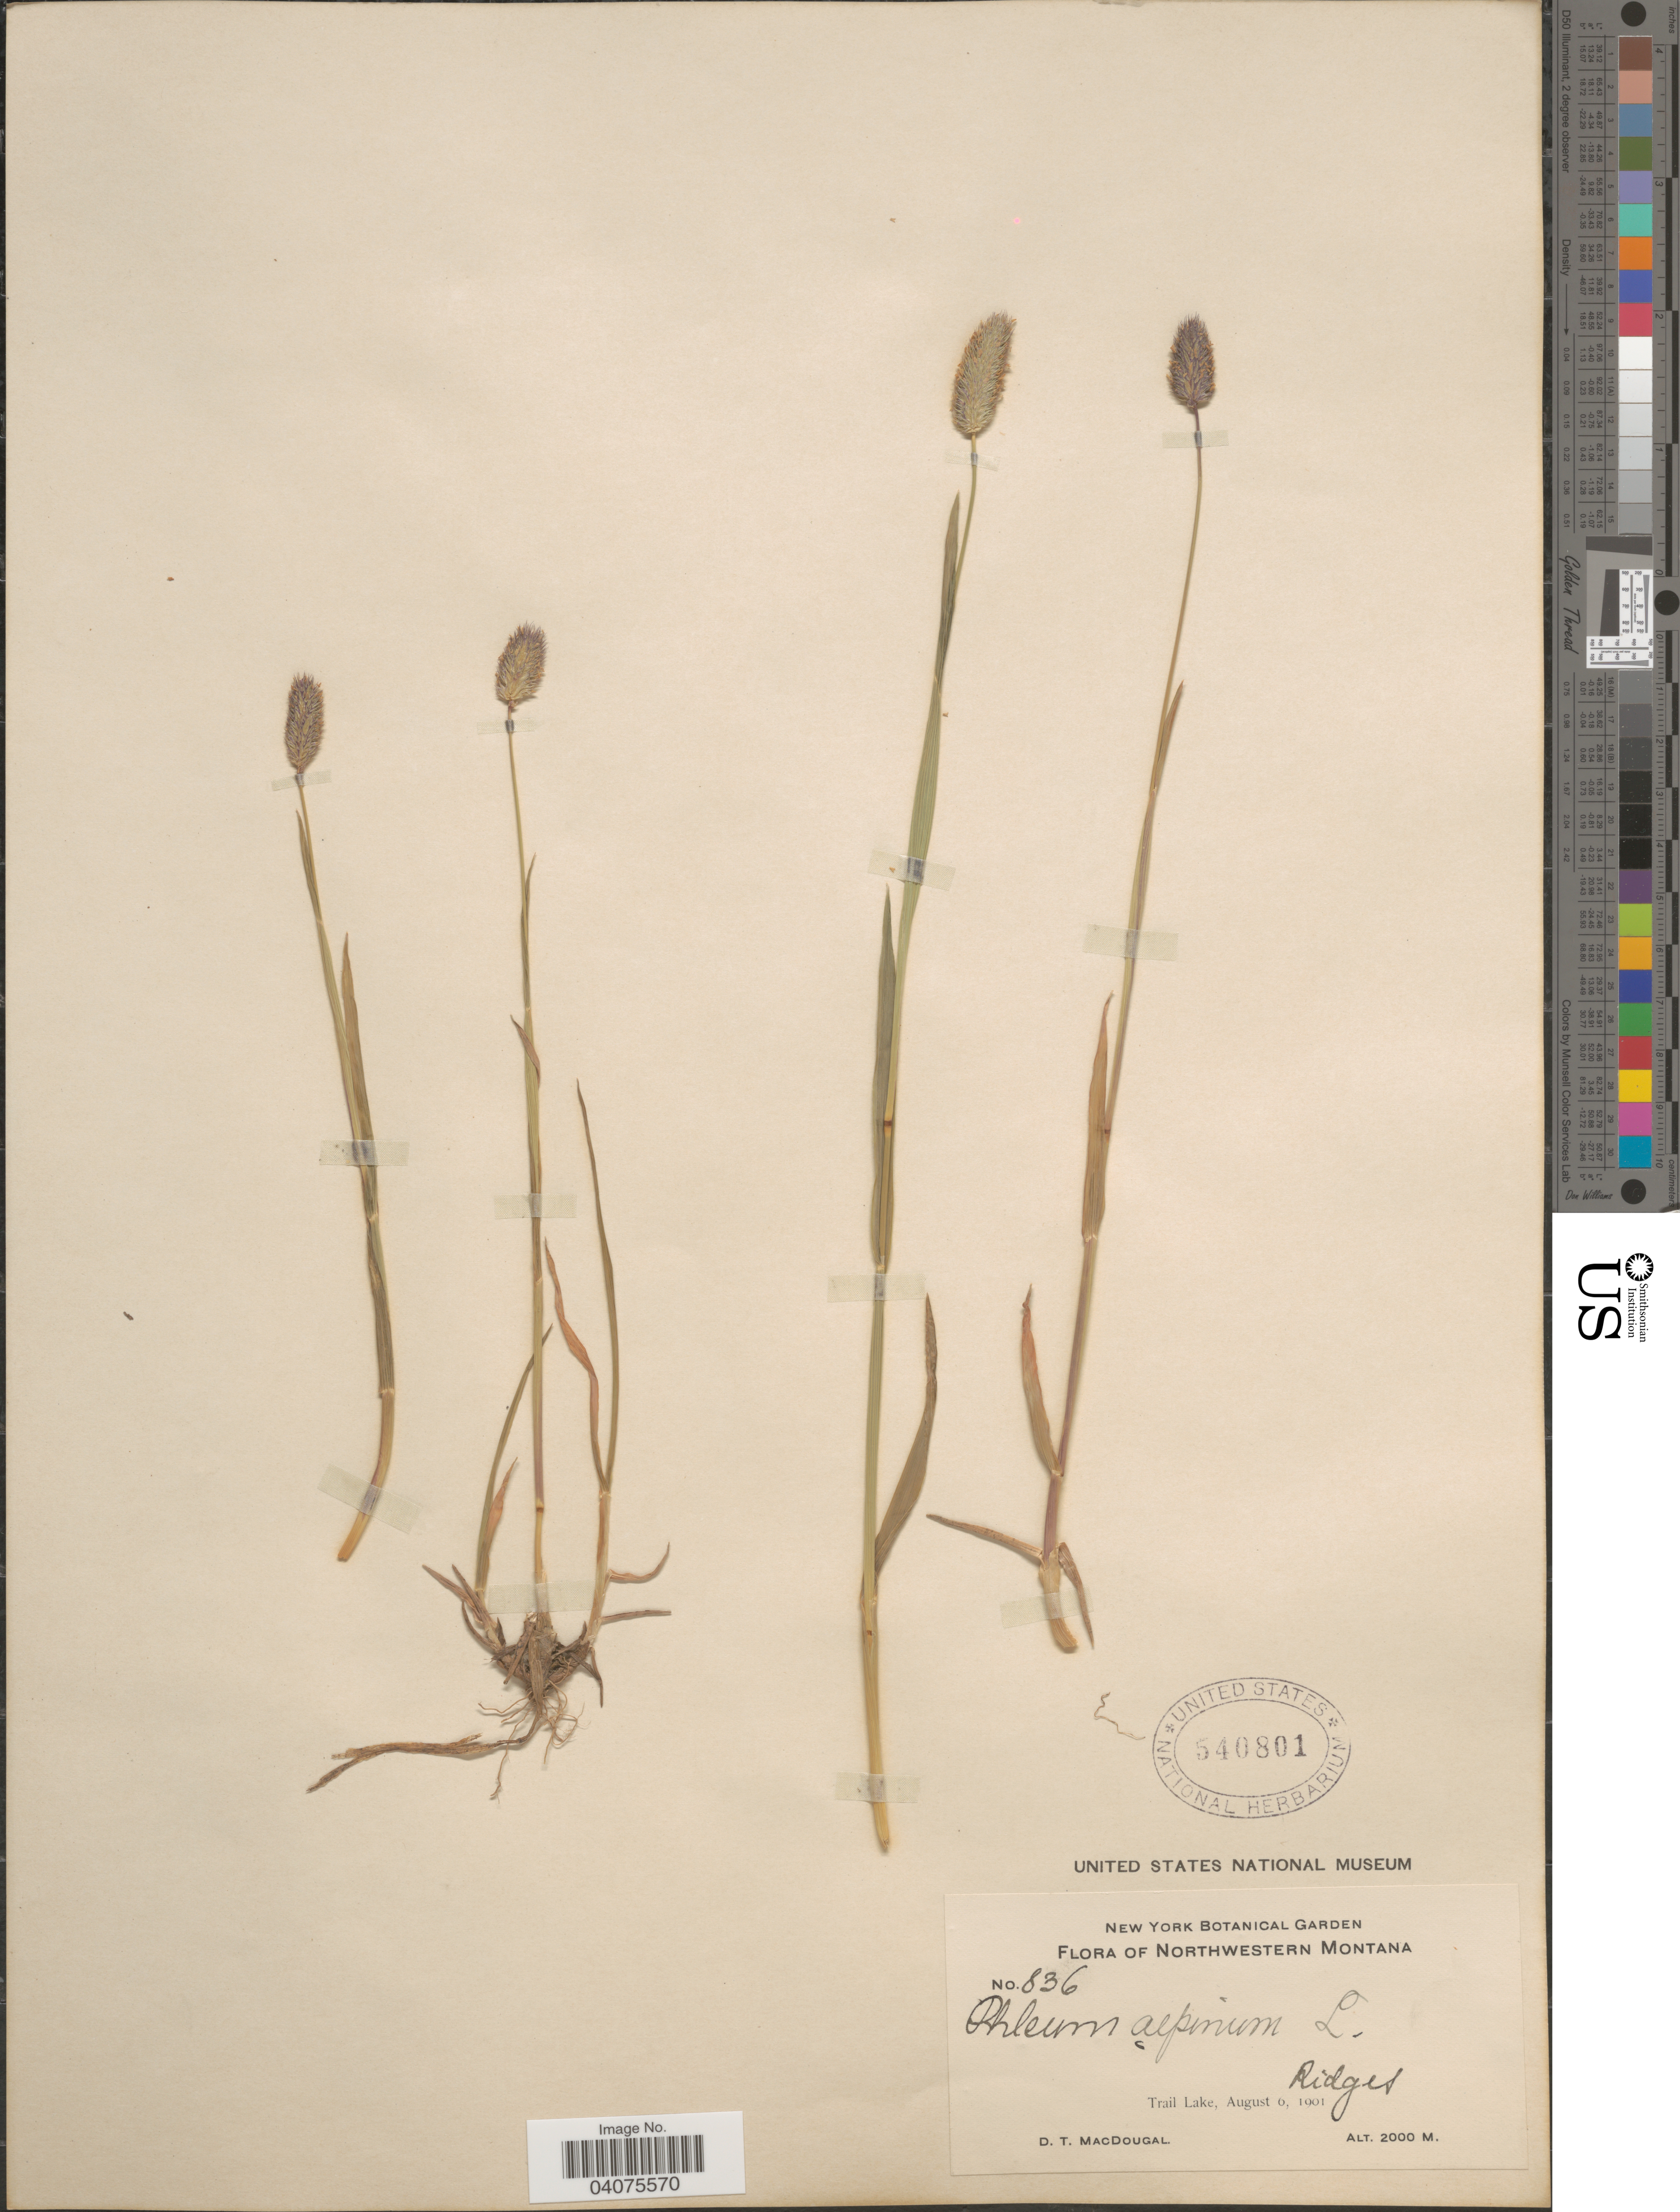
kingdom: Plantae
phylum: Tracheophyta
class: Liliopsida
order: Poales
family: Poaceae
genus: Phleum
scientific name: Phleum alpinum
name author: L.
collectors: D. T. MacDougal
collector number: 836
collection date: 1901-08-06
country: United States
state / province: Montana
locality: Northwestern Montana. Trail Lake. Ridges.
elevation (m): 2000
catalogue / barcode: US 540801